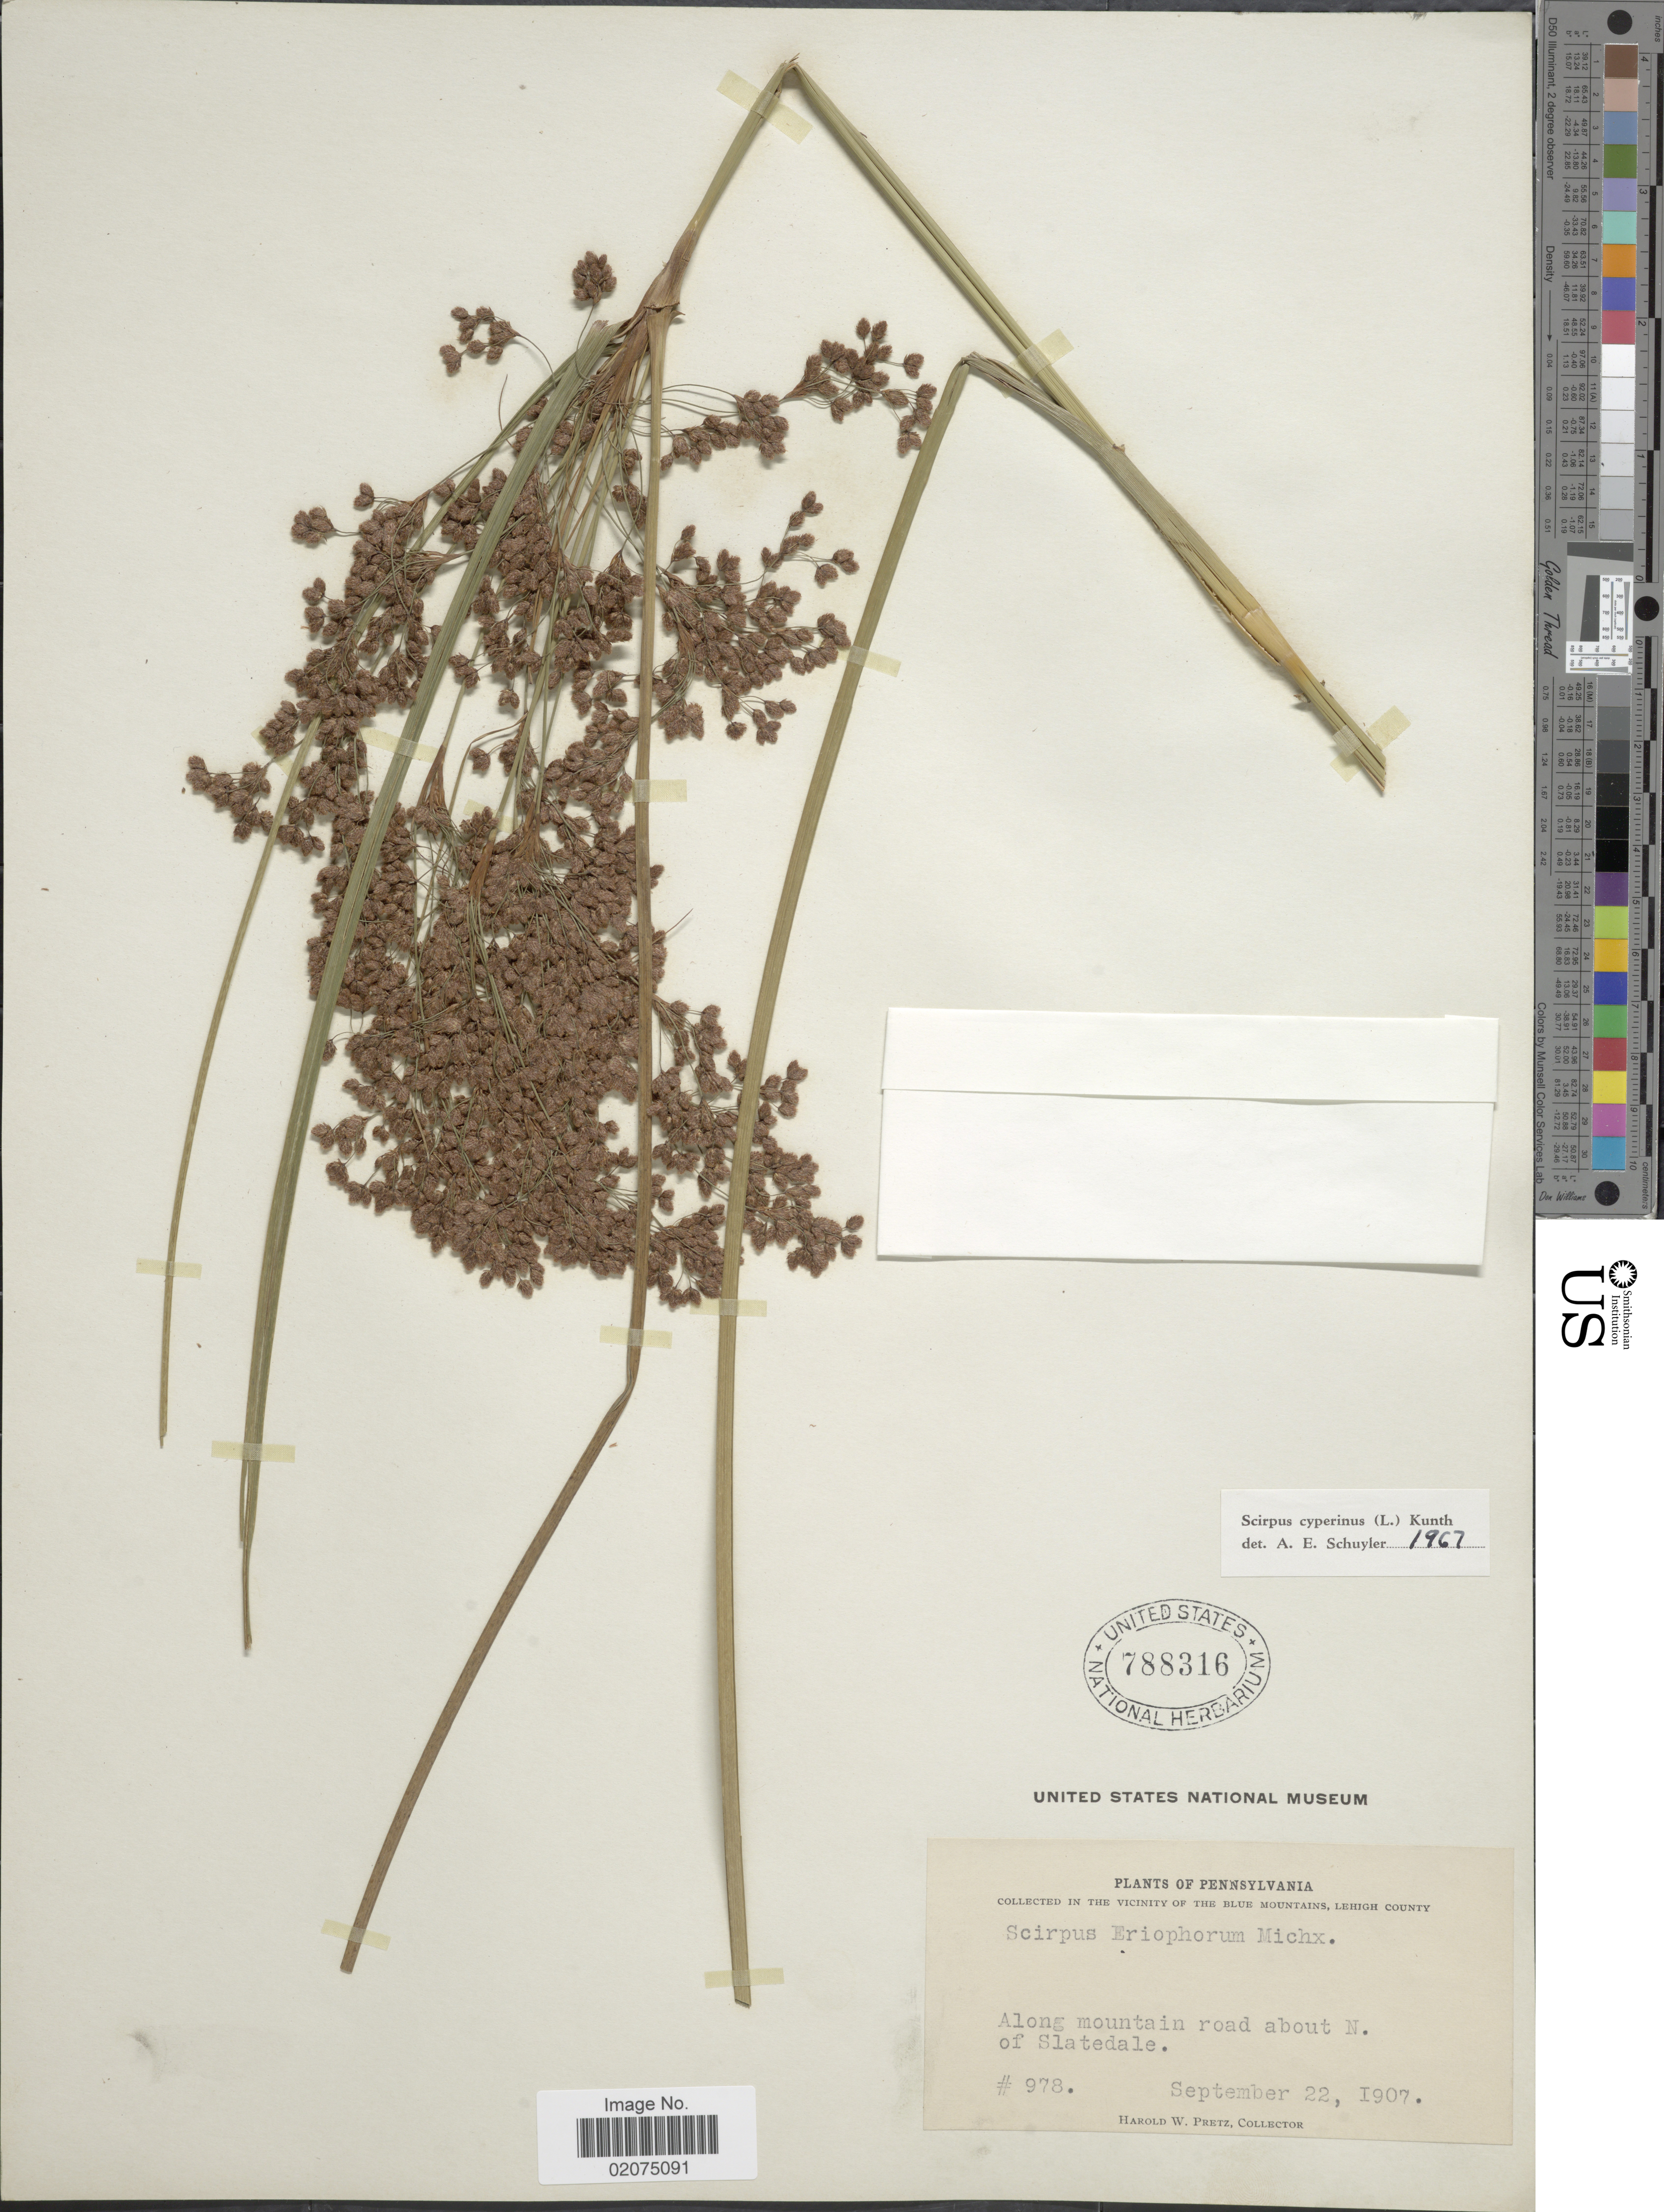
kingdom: Plantae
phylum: Tracheophyta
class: Liliopsida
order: Poales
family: Cyperaceae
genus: Scirpus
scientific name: Scirpus cyperinus (L.) Kunth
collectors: H. W. Pretz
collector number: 978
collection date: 1907-09-22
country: United States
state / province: Pennsylvania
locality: Vicinity of the Blue Mountains, Lehigh County, along mountain road about N of Slatedale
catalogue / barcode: US 788316